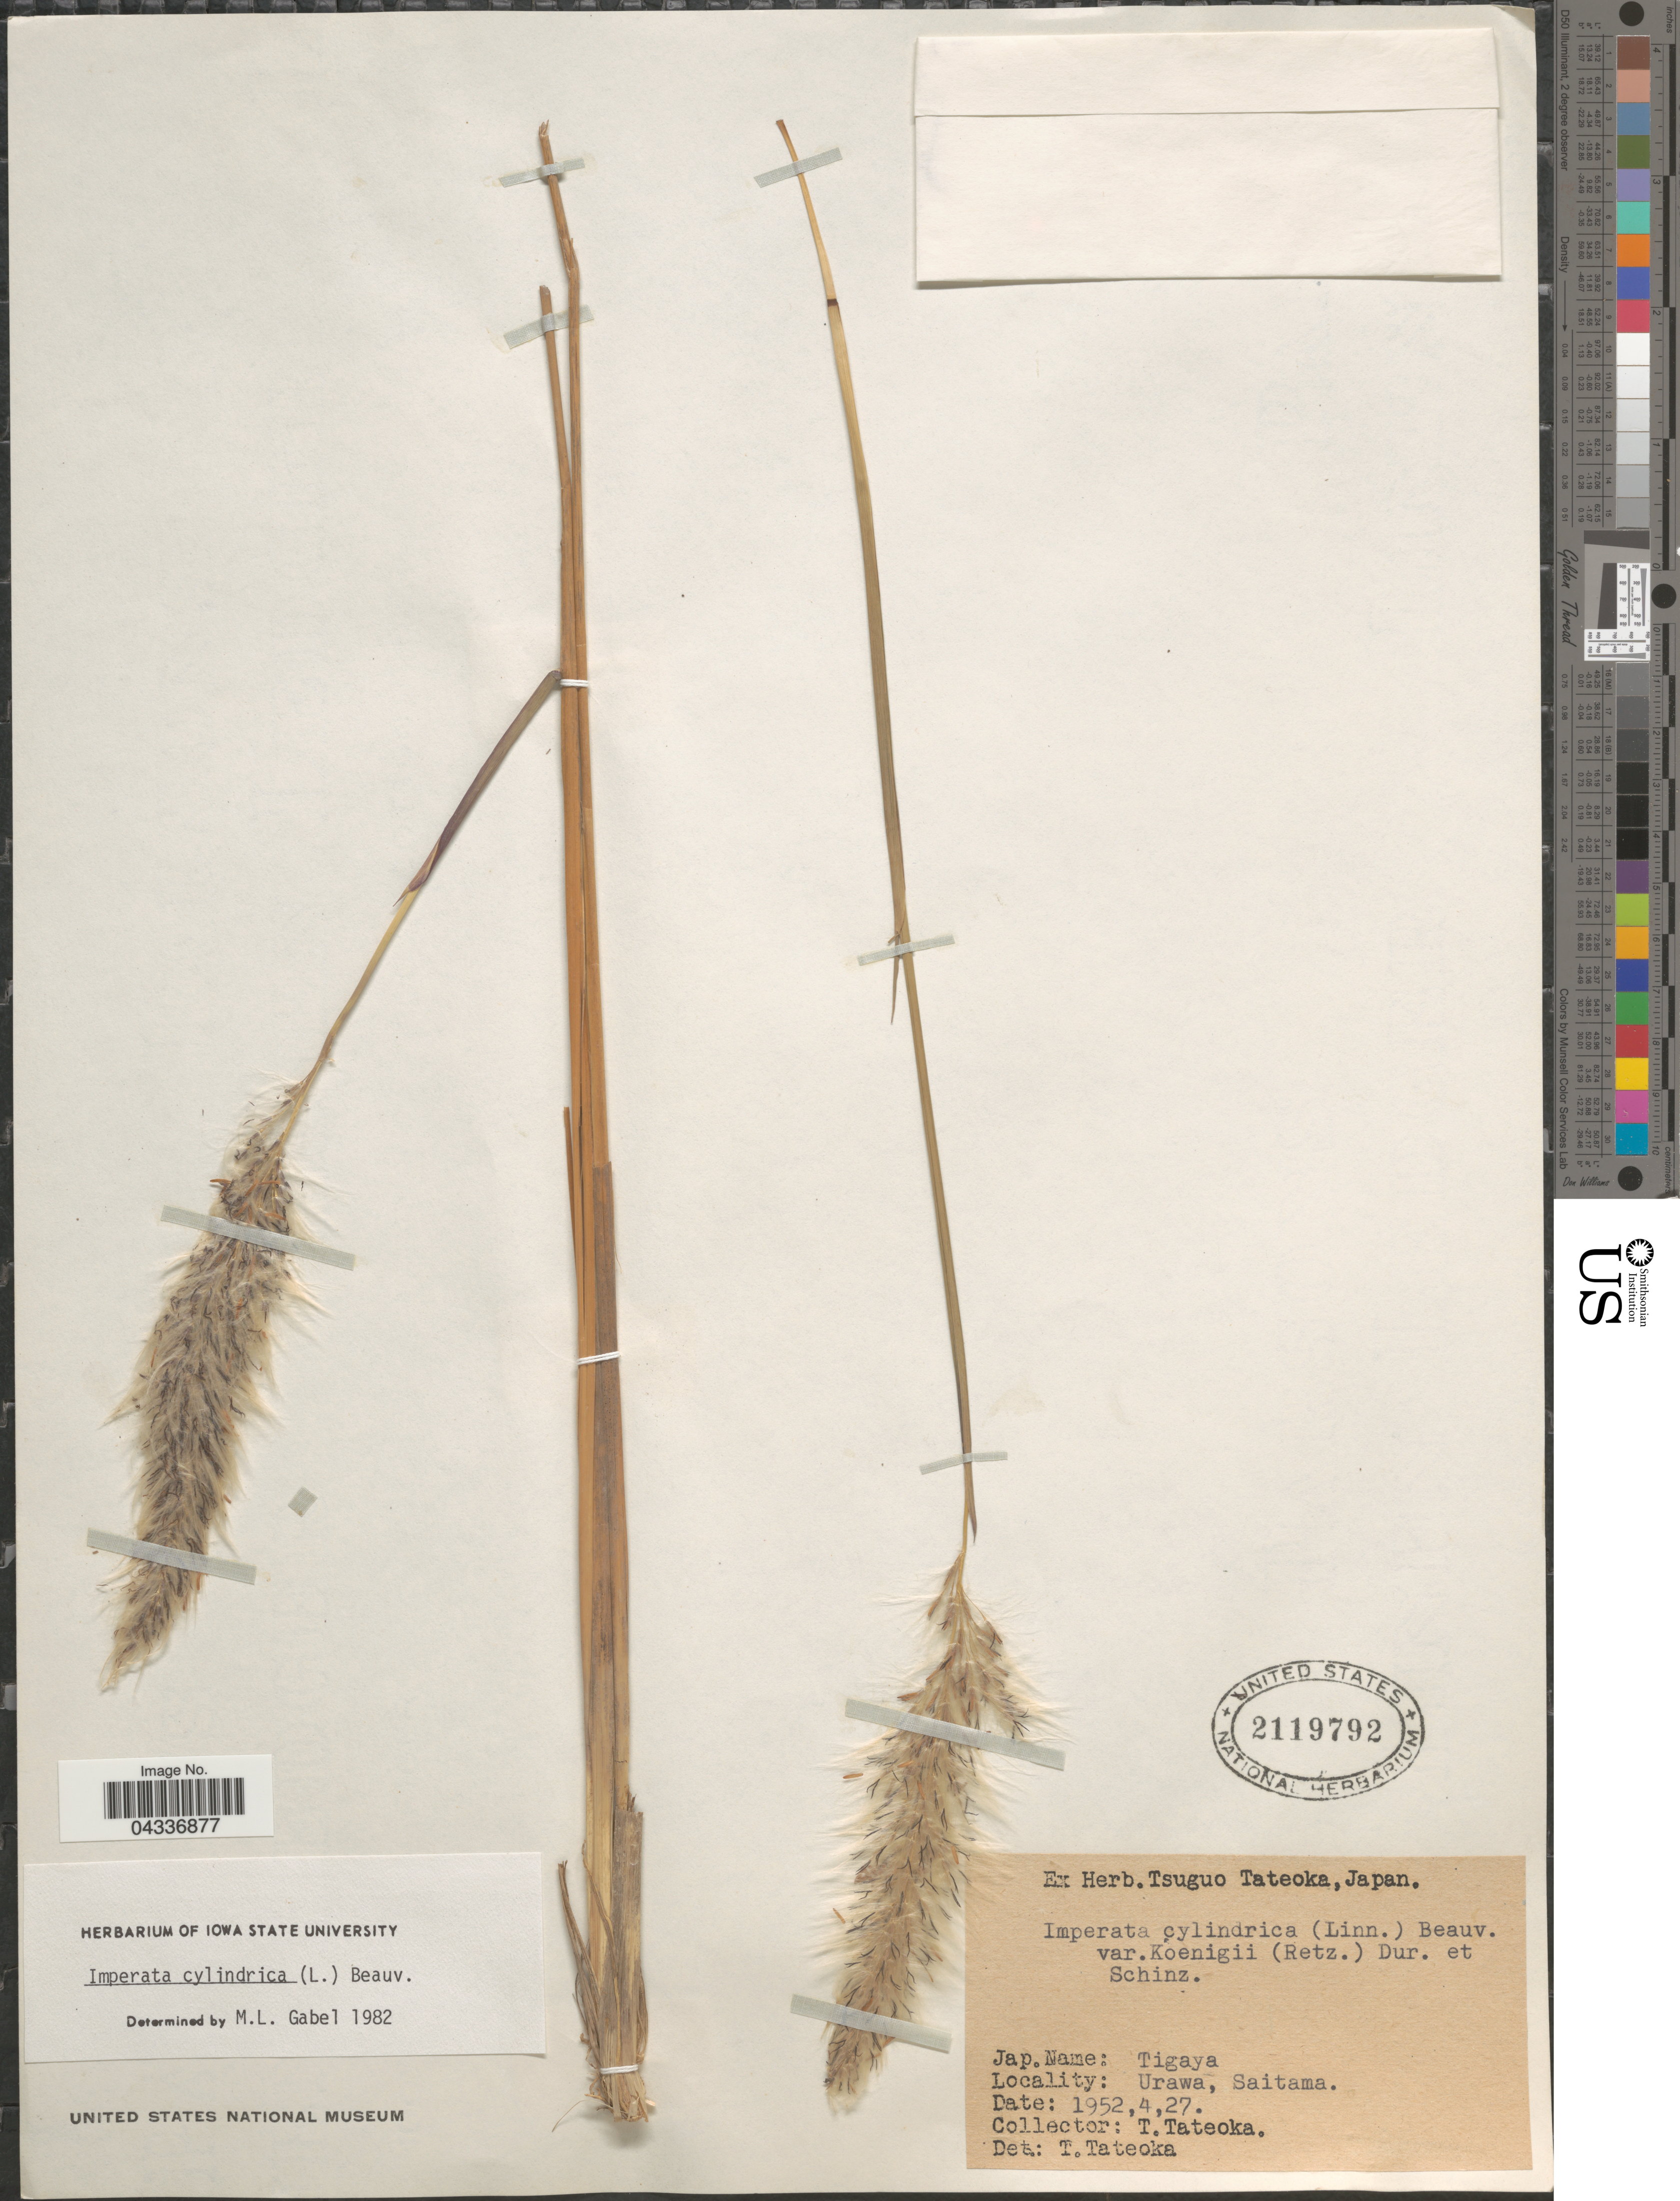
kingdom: Plantae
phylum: Tracheophyta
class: Liliopsida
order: Poales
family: Poaceae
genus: Imperata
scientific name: Imperata cylindrica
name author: (L.) P. Beauv.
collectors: T. Tateoka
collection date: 1952-04-27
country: Japan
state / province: Saitama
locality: Urawa.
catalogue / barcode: US 2119792